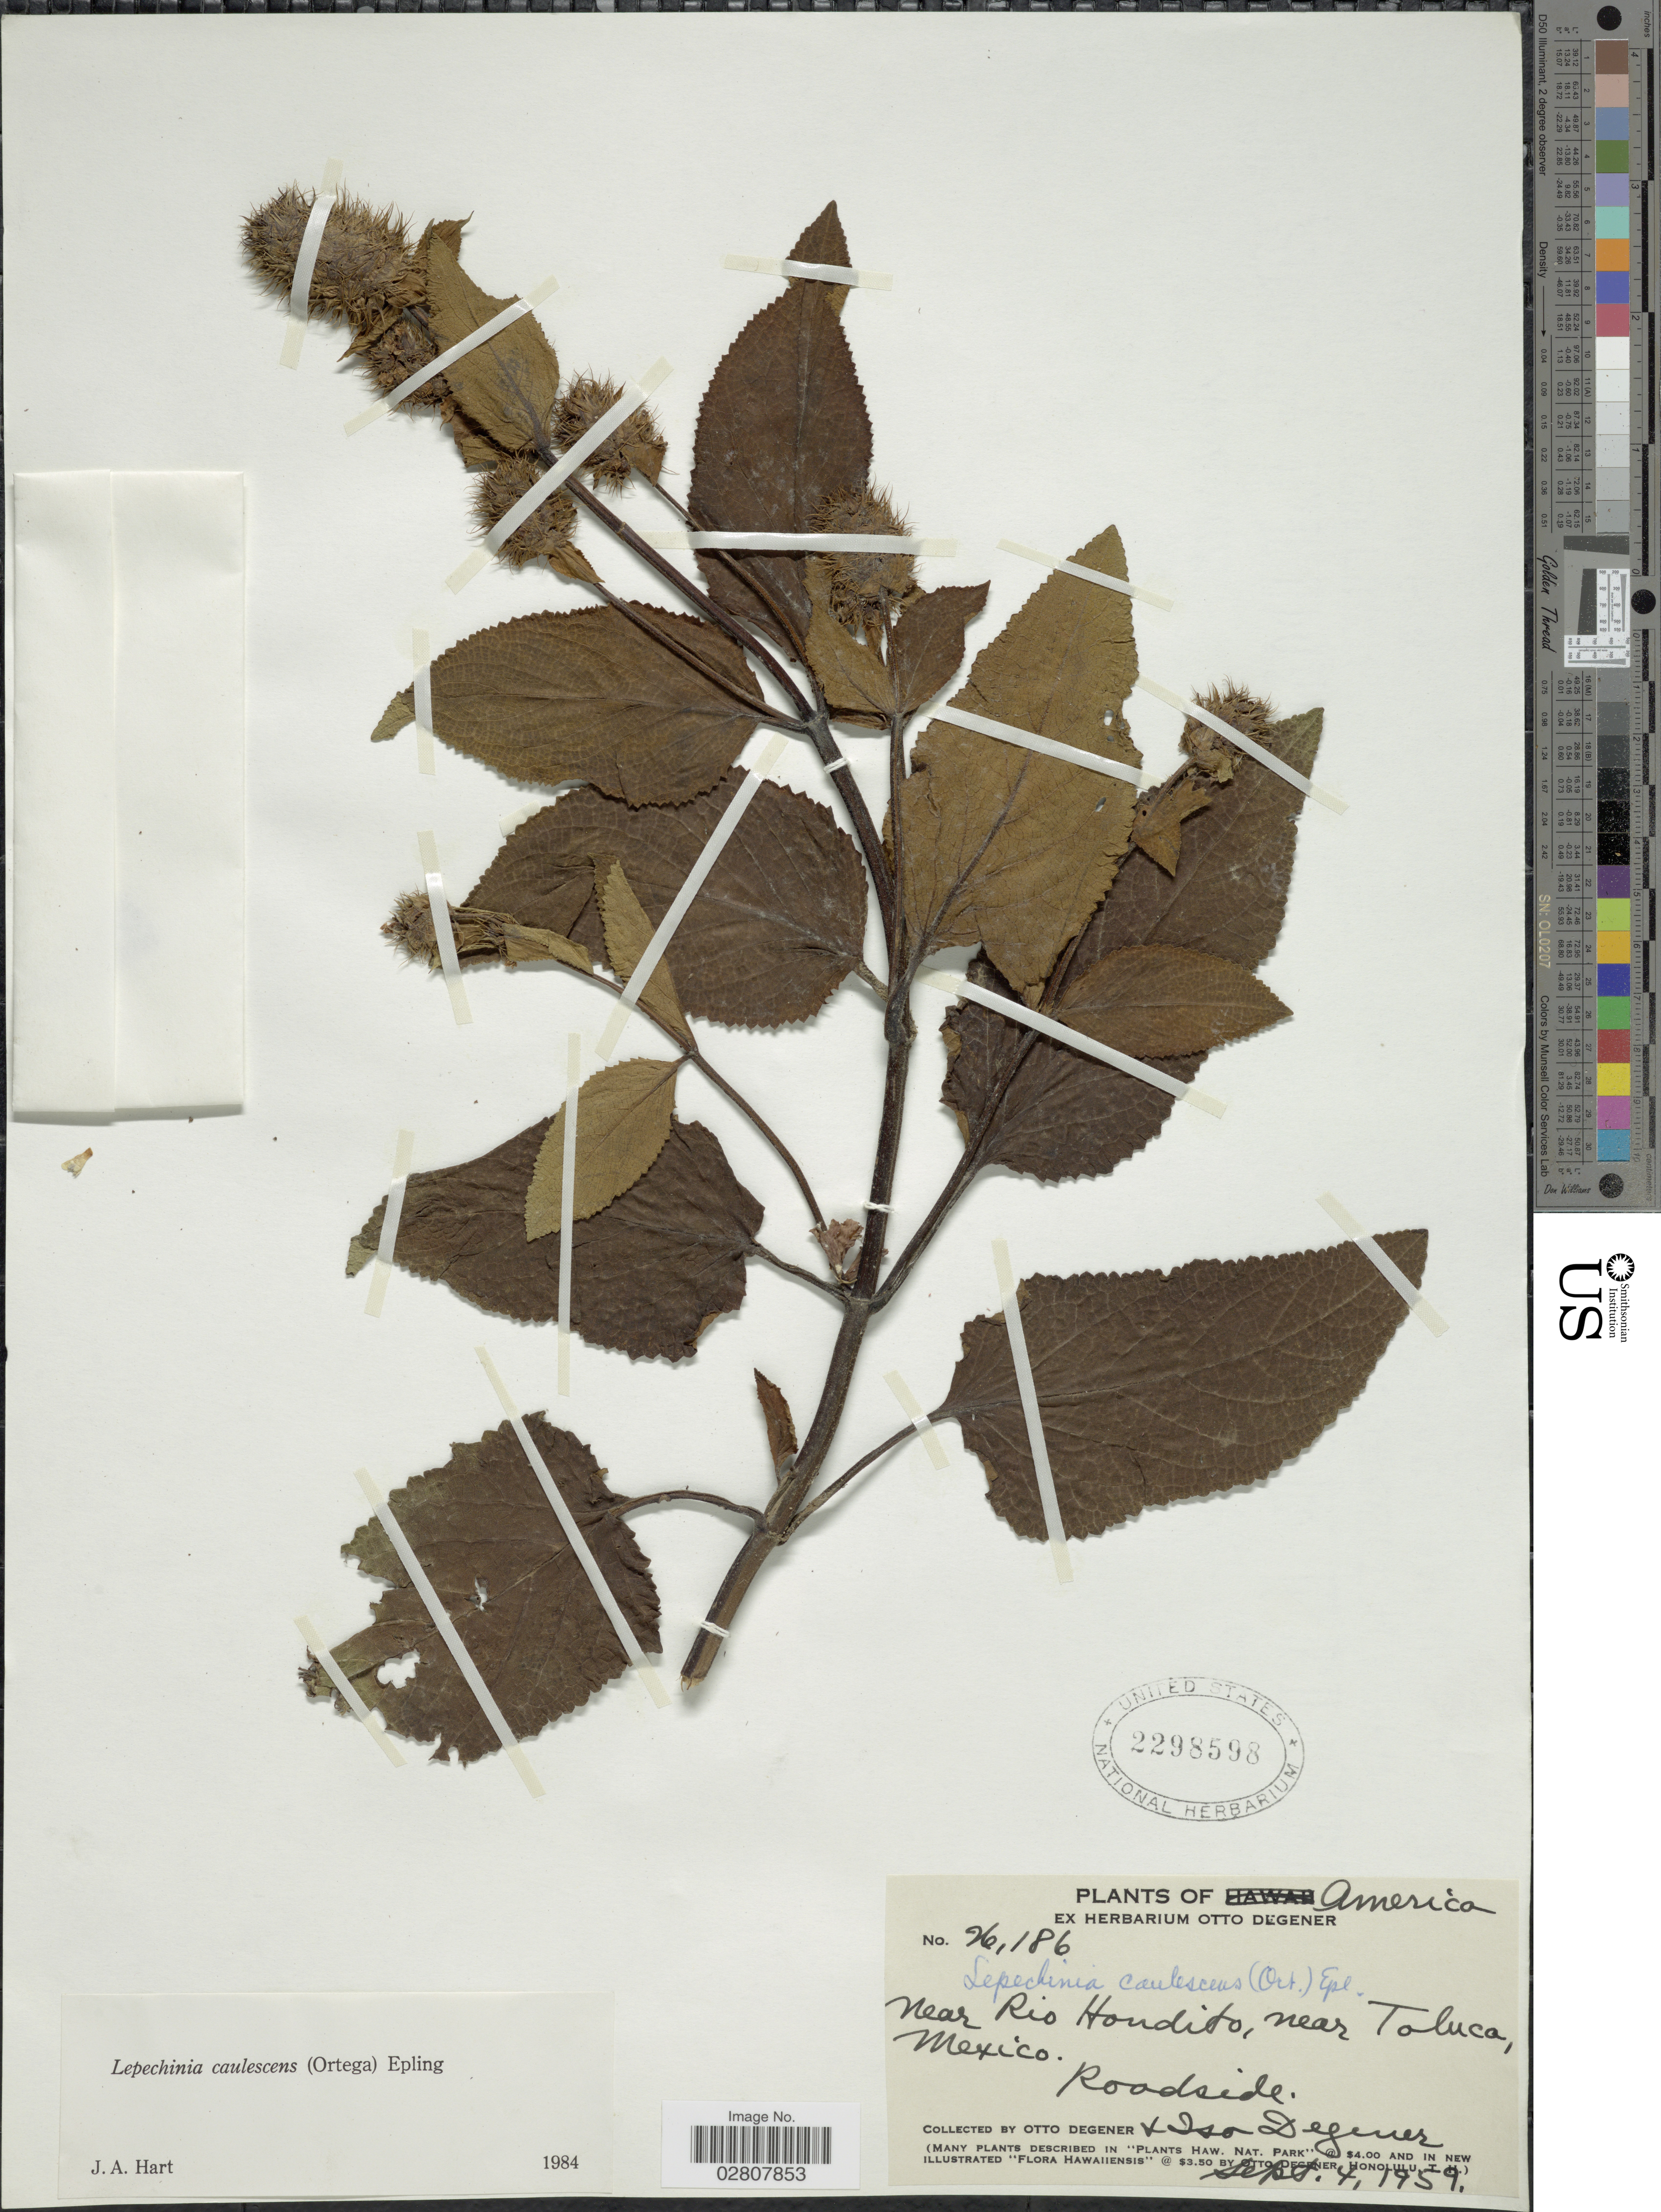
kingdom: Plantae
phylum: Tracheophyta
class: Magnoliopsida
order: Lamiales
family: Lamiaceae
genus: Lepechinia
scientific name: Lepechinia caulescens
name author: (Ortega) Epling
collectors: O. Degener & I. Degener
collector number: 26186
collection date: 1959-09-04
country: Mexico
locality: Near Rio Hondido, near Toluca.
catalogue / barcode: US 2298598